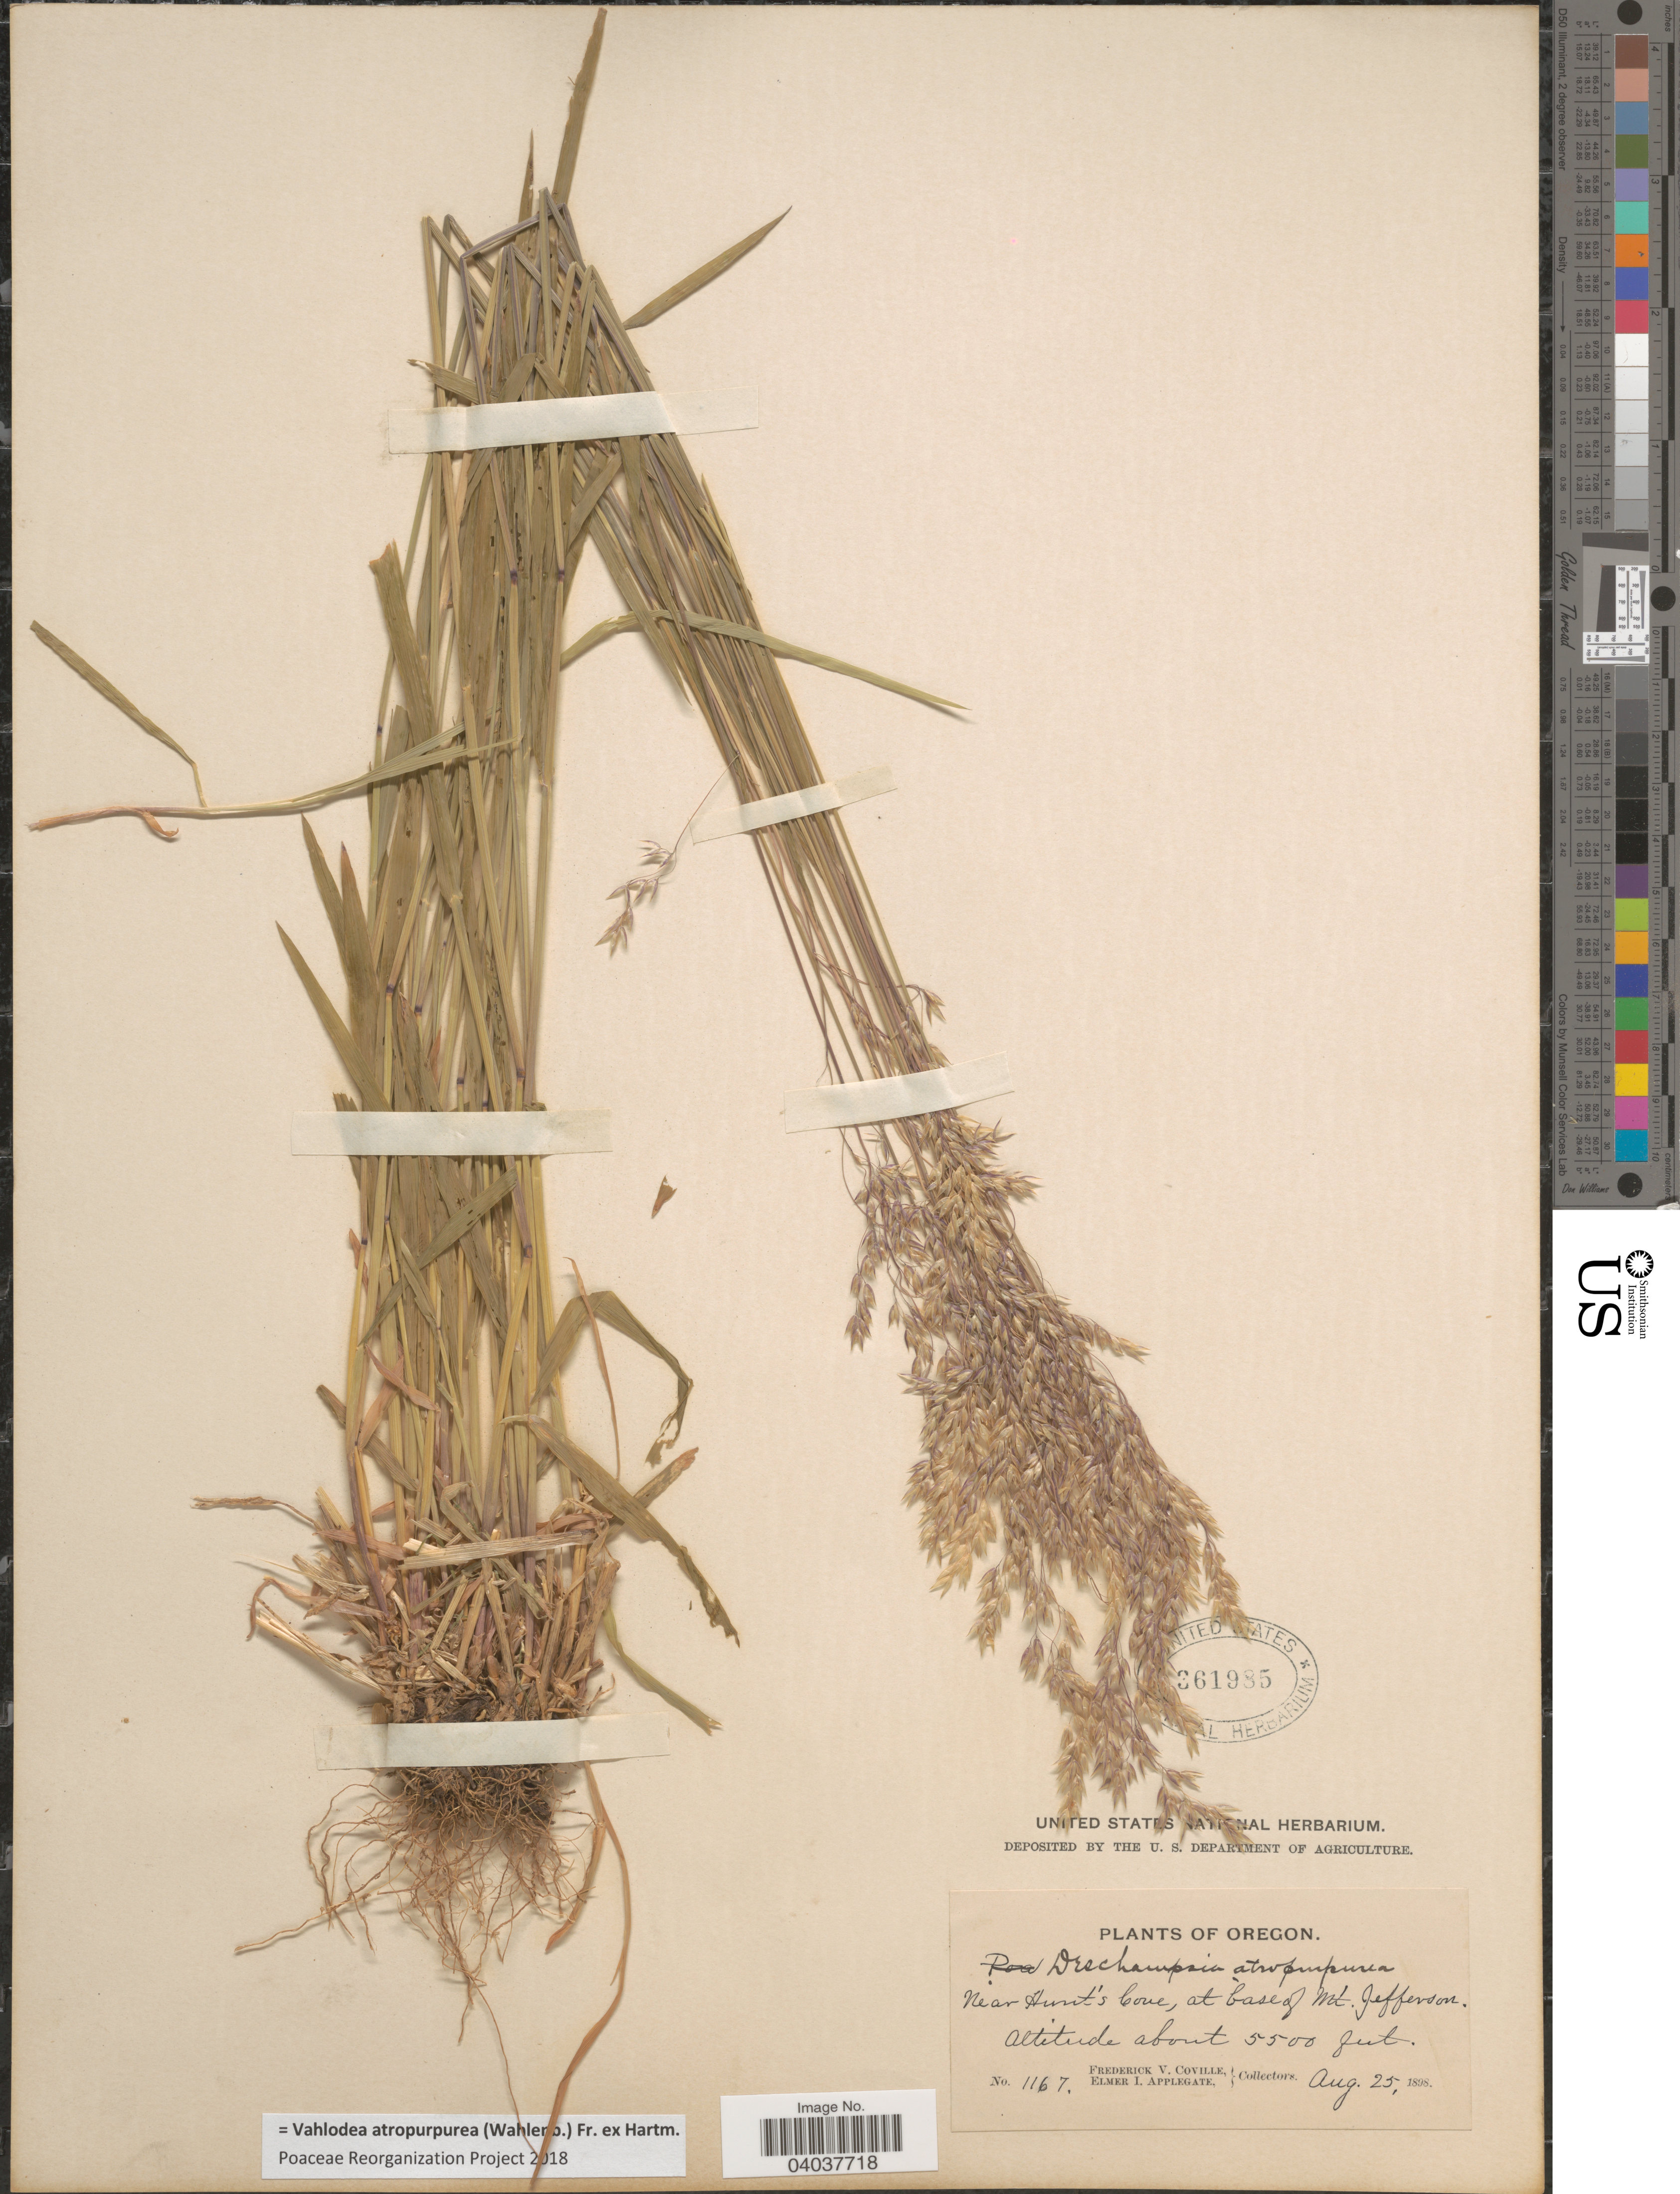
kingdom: Plantae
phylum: Tracheophyta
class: Liliopsida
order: Poales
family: Poaceae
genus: Vahlodea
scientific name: Vahlodea atropurpurea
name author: (Wahlenb.) Fr. ex Hartm.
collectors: F. V. Coville & E. I. Applegate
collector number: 1167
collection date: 1898-08-25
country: United States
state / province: Oregon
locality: Near Hunt's Cove, at base of Mt. Jefferson.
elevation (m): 1676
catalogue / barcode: US 361985